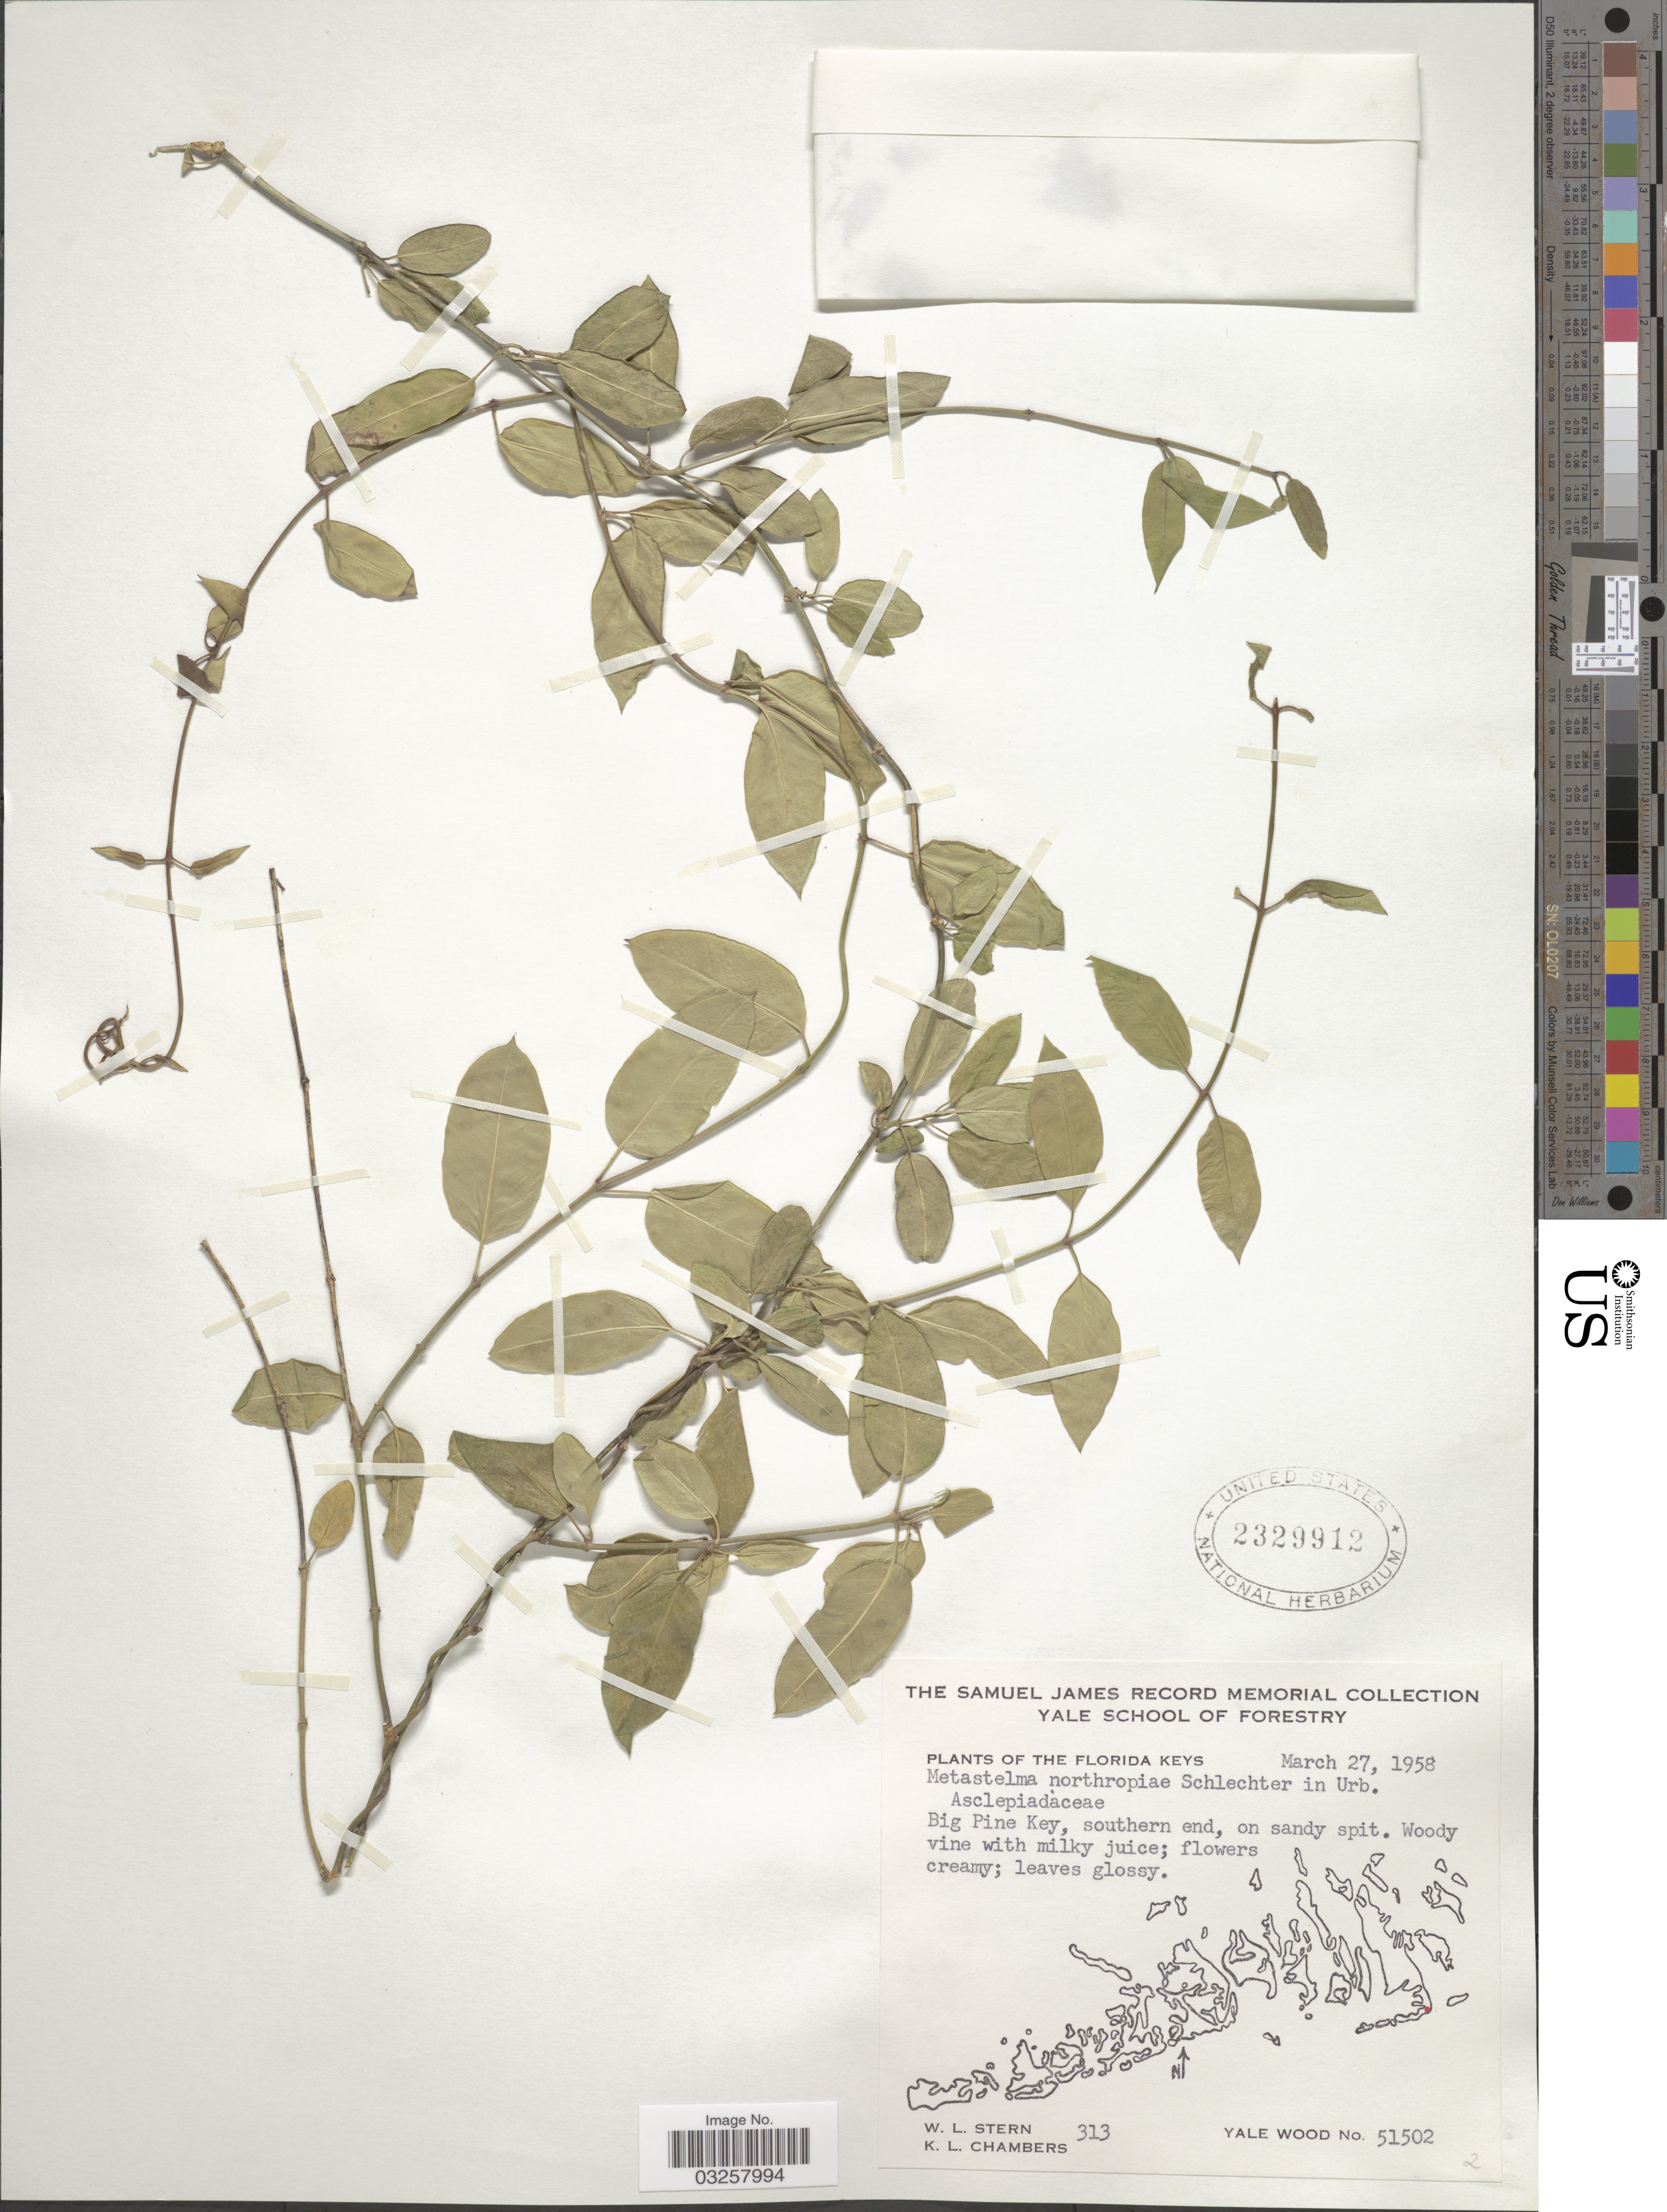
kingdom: Plantae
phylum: Tracheophyta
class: Magnoliopsida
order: Gentianales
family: Apocynaceae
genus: Metastelma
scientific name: Metastelma bahamense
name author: Griseb.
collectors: W. L. Stern & K. Chambers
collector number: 313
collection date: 1958-03-27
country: United States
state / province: Florida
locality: The Florida Keys. Big Pine Key, southern end, on sandy spit.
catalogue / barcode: US 2329912